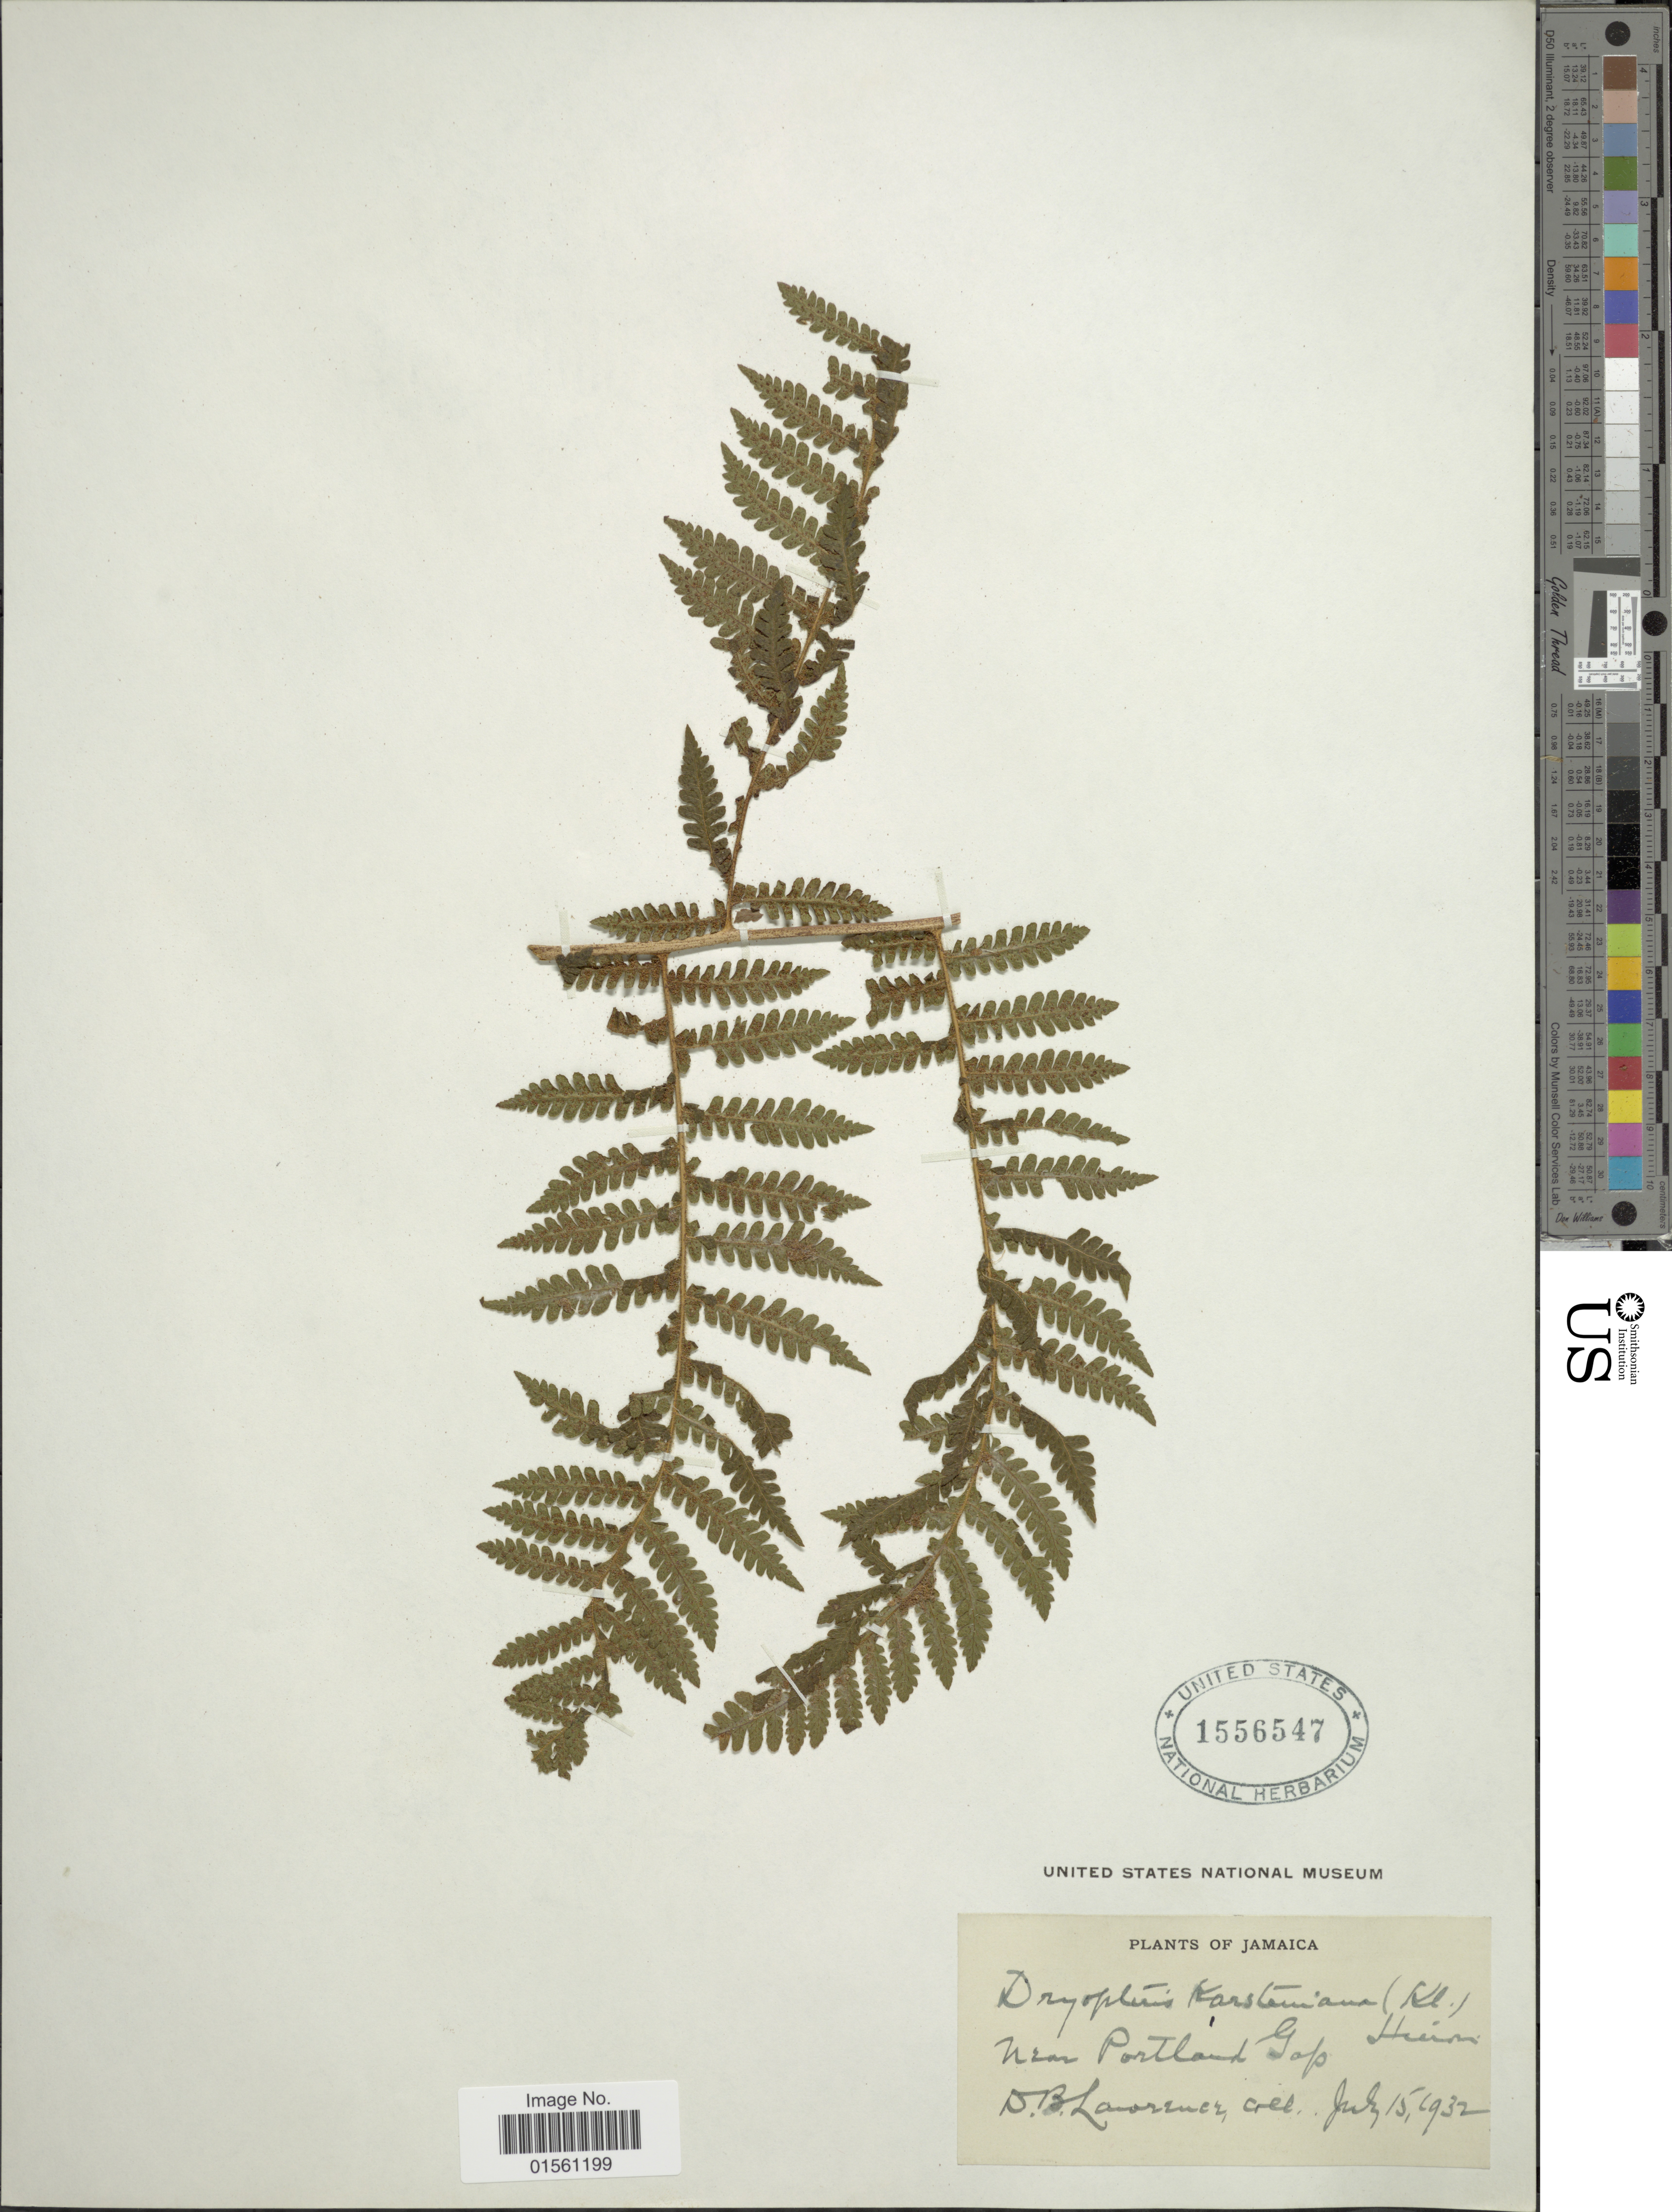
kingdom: Plantae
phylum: Tracheophyta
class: Polypodiopsida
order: Polypodiales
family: Dryopteridaceae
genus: Megalastrum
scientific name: Megalastrum pulverulentum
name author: (Poir.) A.R. Sm. & R.C. Moran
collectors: D. Lawrence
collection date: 1932-07-15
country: Jamaica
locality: Near Portland Gap.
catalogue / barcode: US 1556547